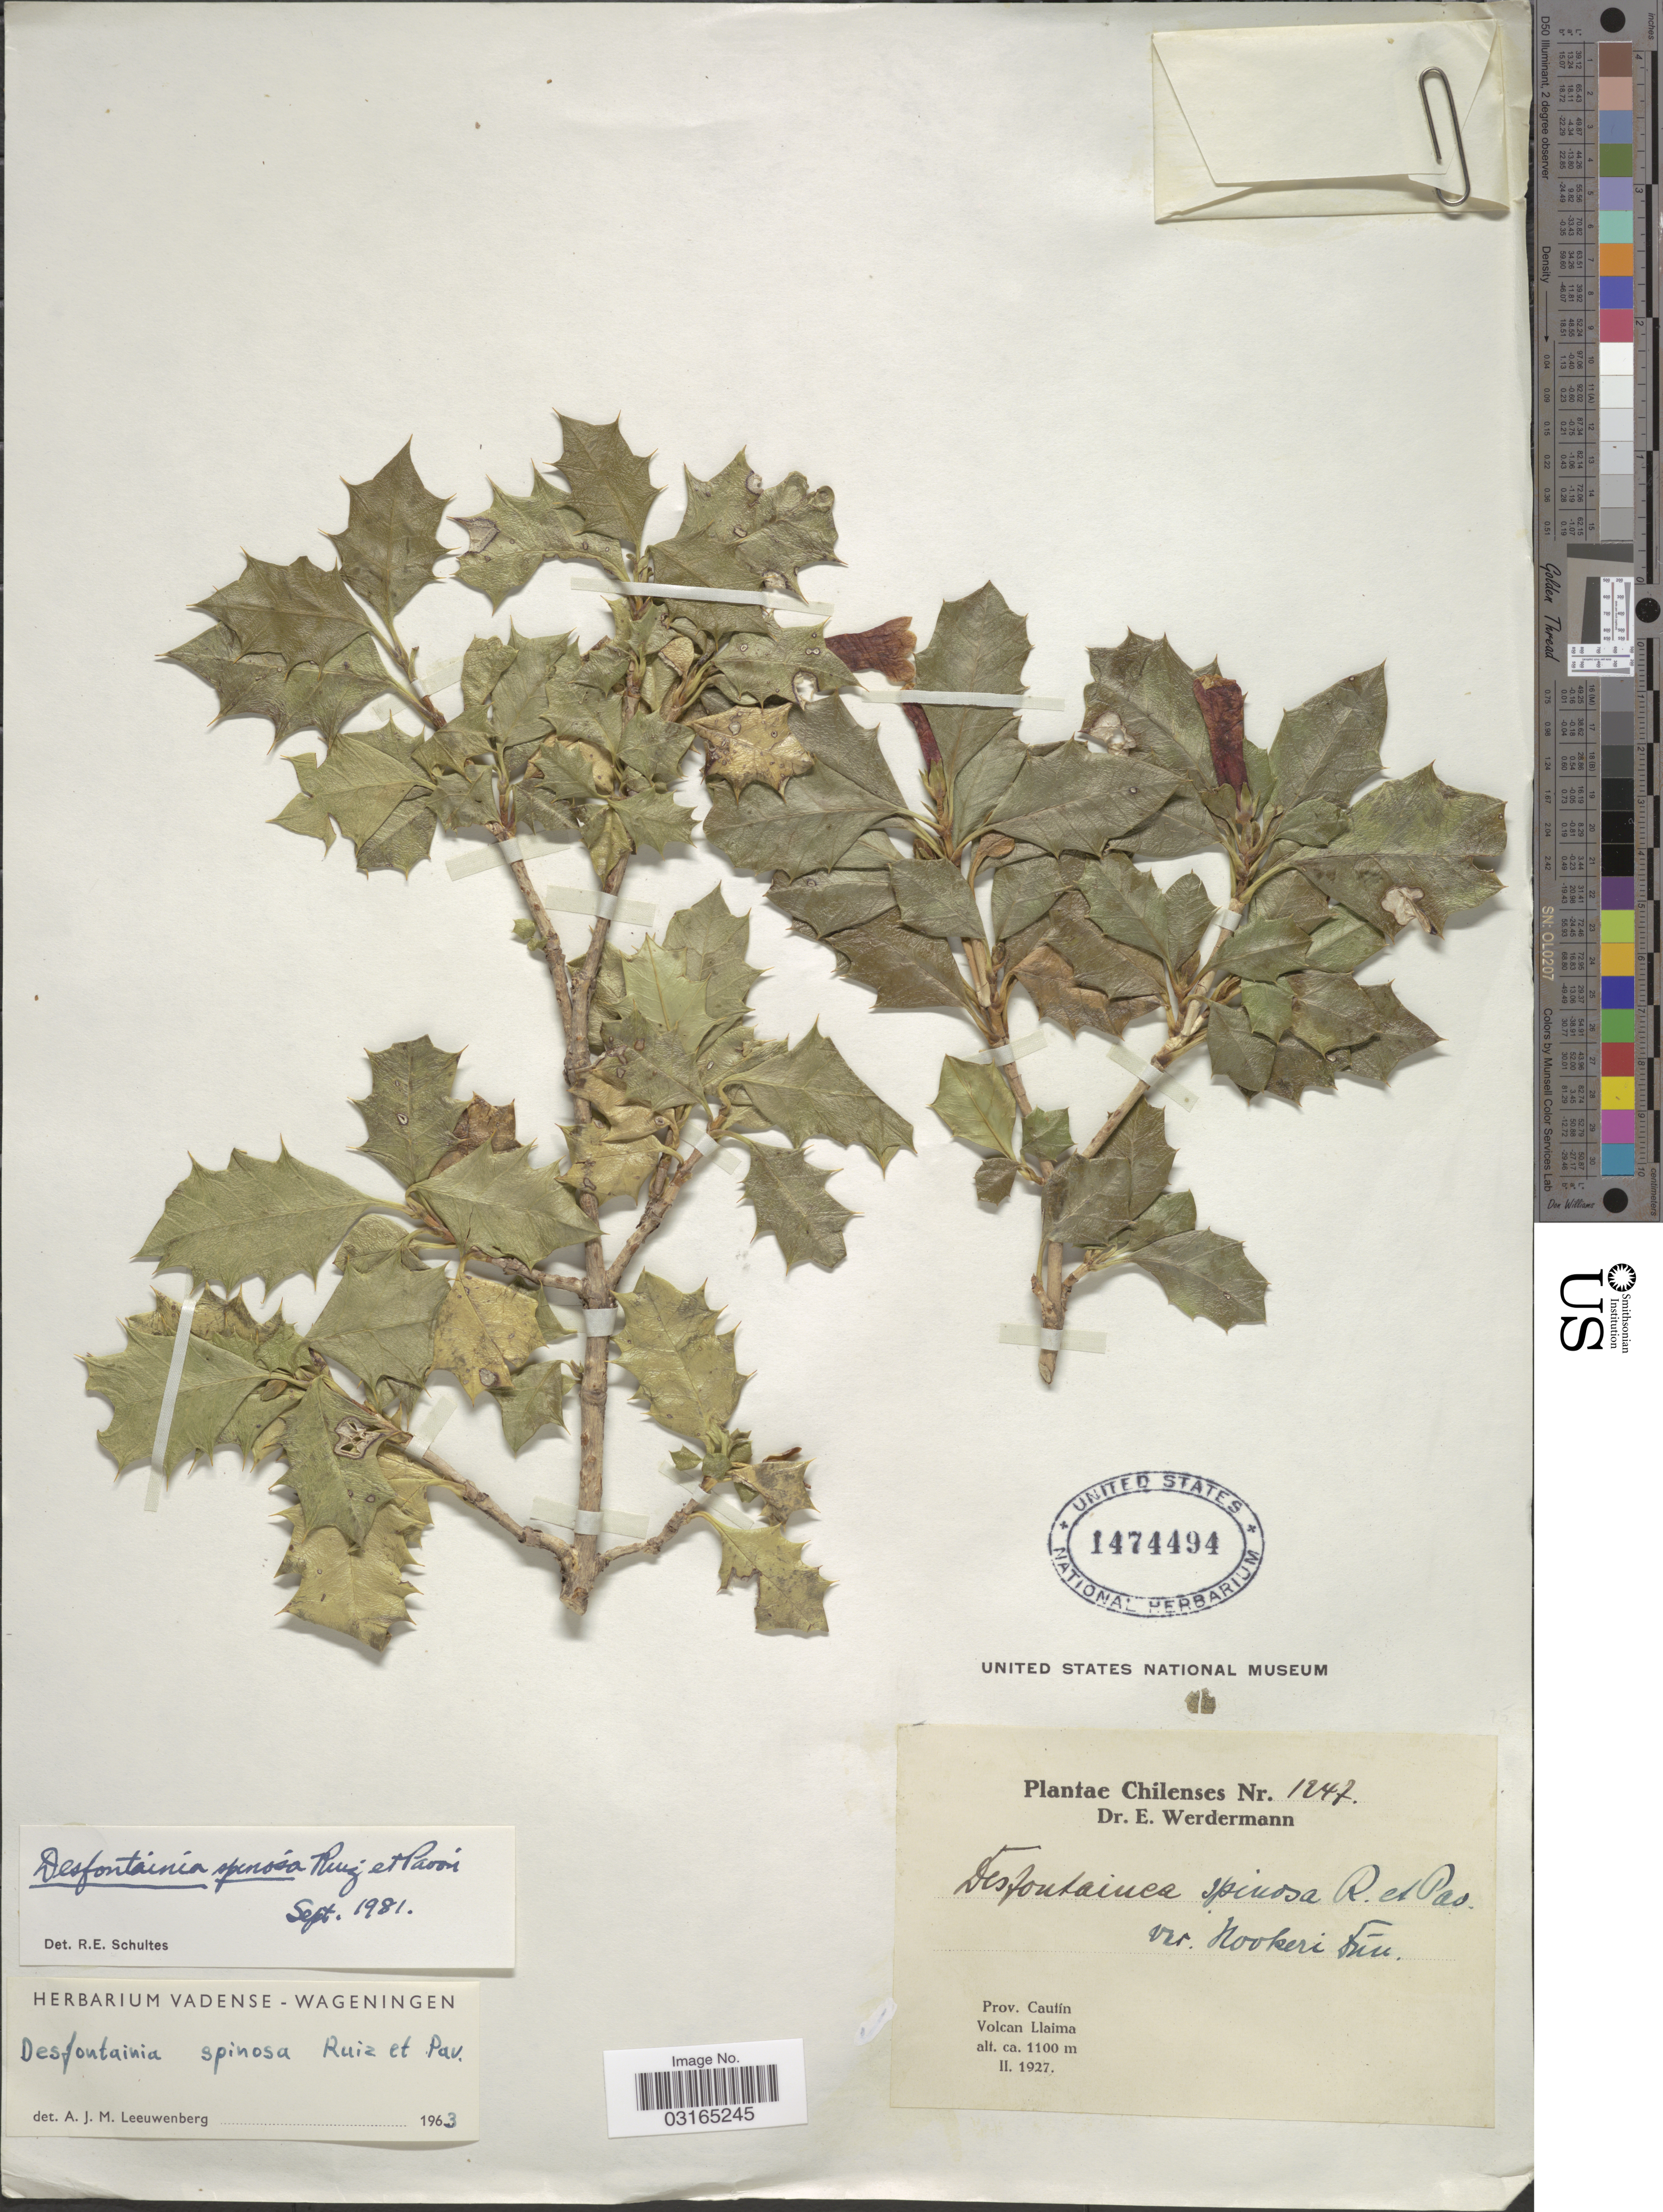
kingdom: Plantae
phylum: Tracheophyta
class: Magnoliopsida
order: Bruniales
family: Columelliaceae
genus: Desfontainia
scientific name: Desfontainia spinosa var. spinosa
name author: Ruiz & Pav.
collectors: E. Werdermann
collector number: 1247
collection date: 1927-02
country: Chile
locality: Prov. Cautín. Volcan LLaima.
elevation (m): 1100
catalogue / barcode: US 1474494